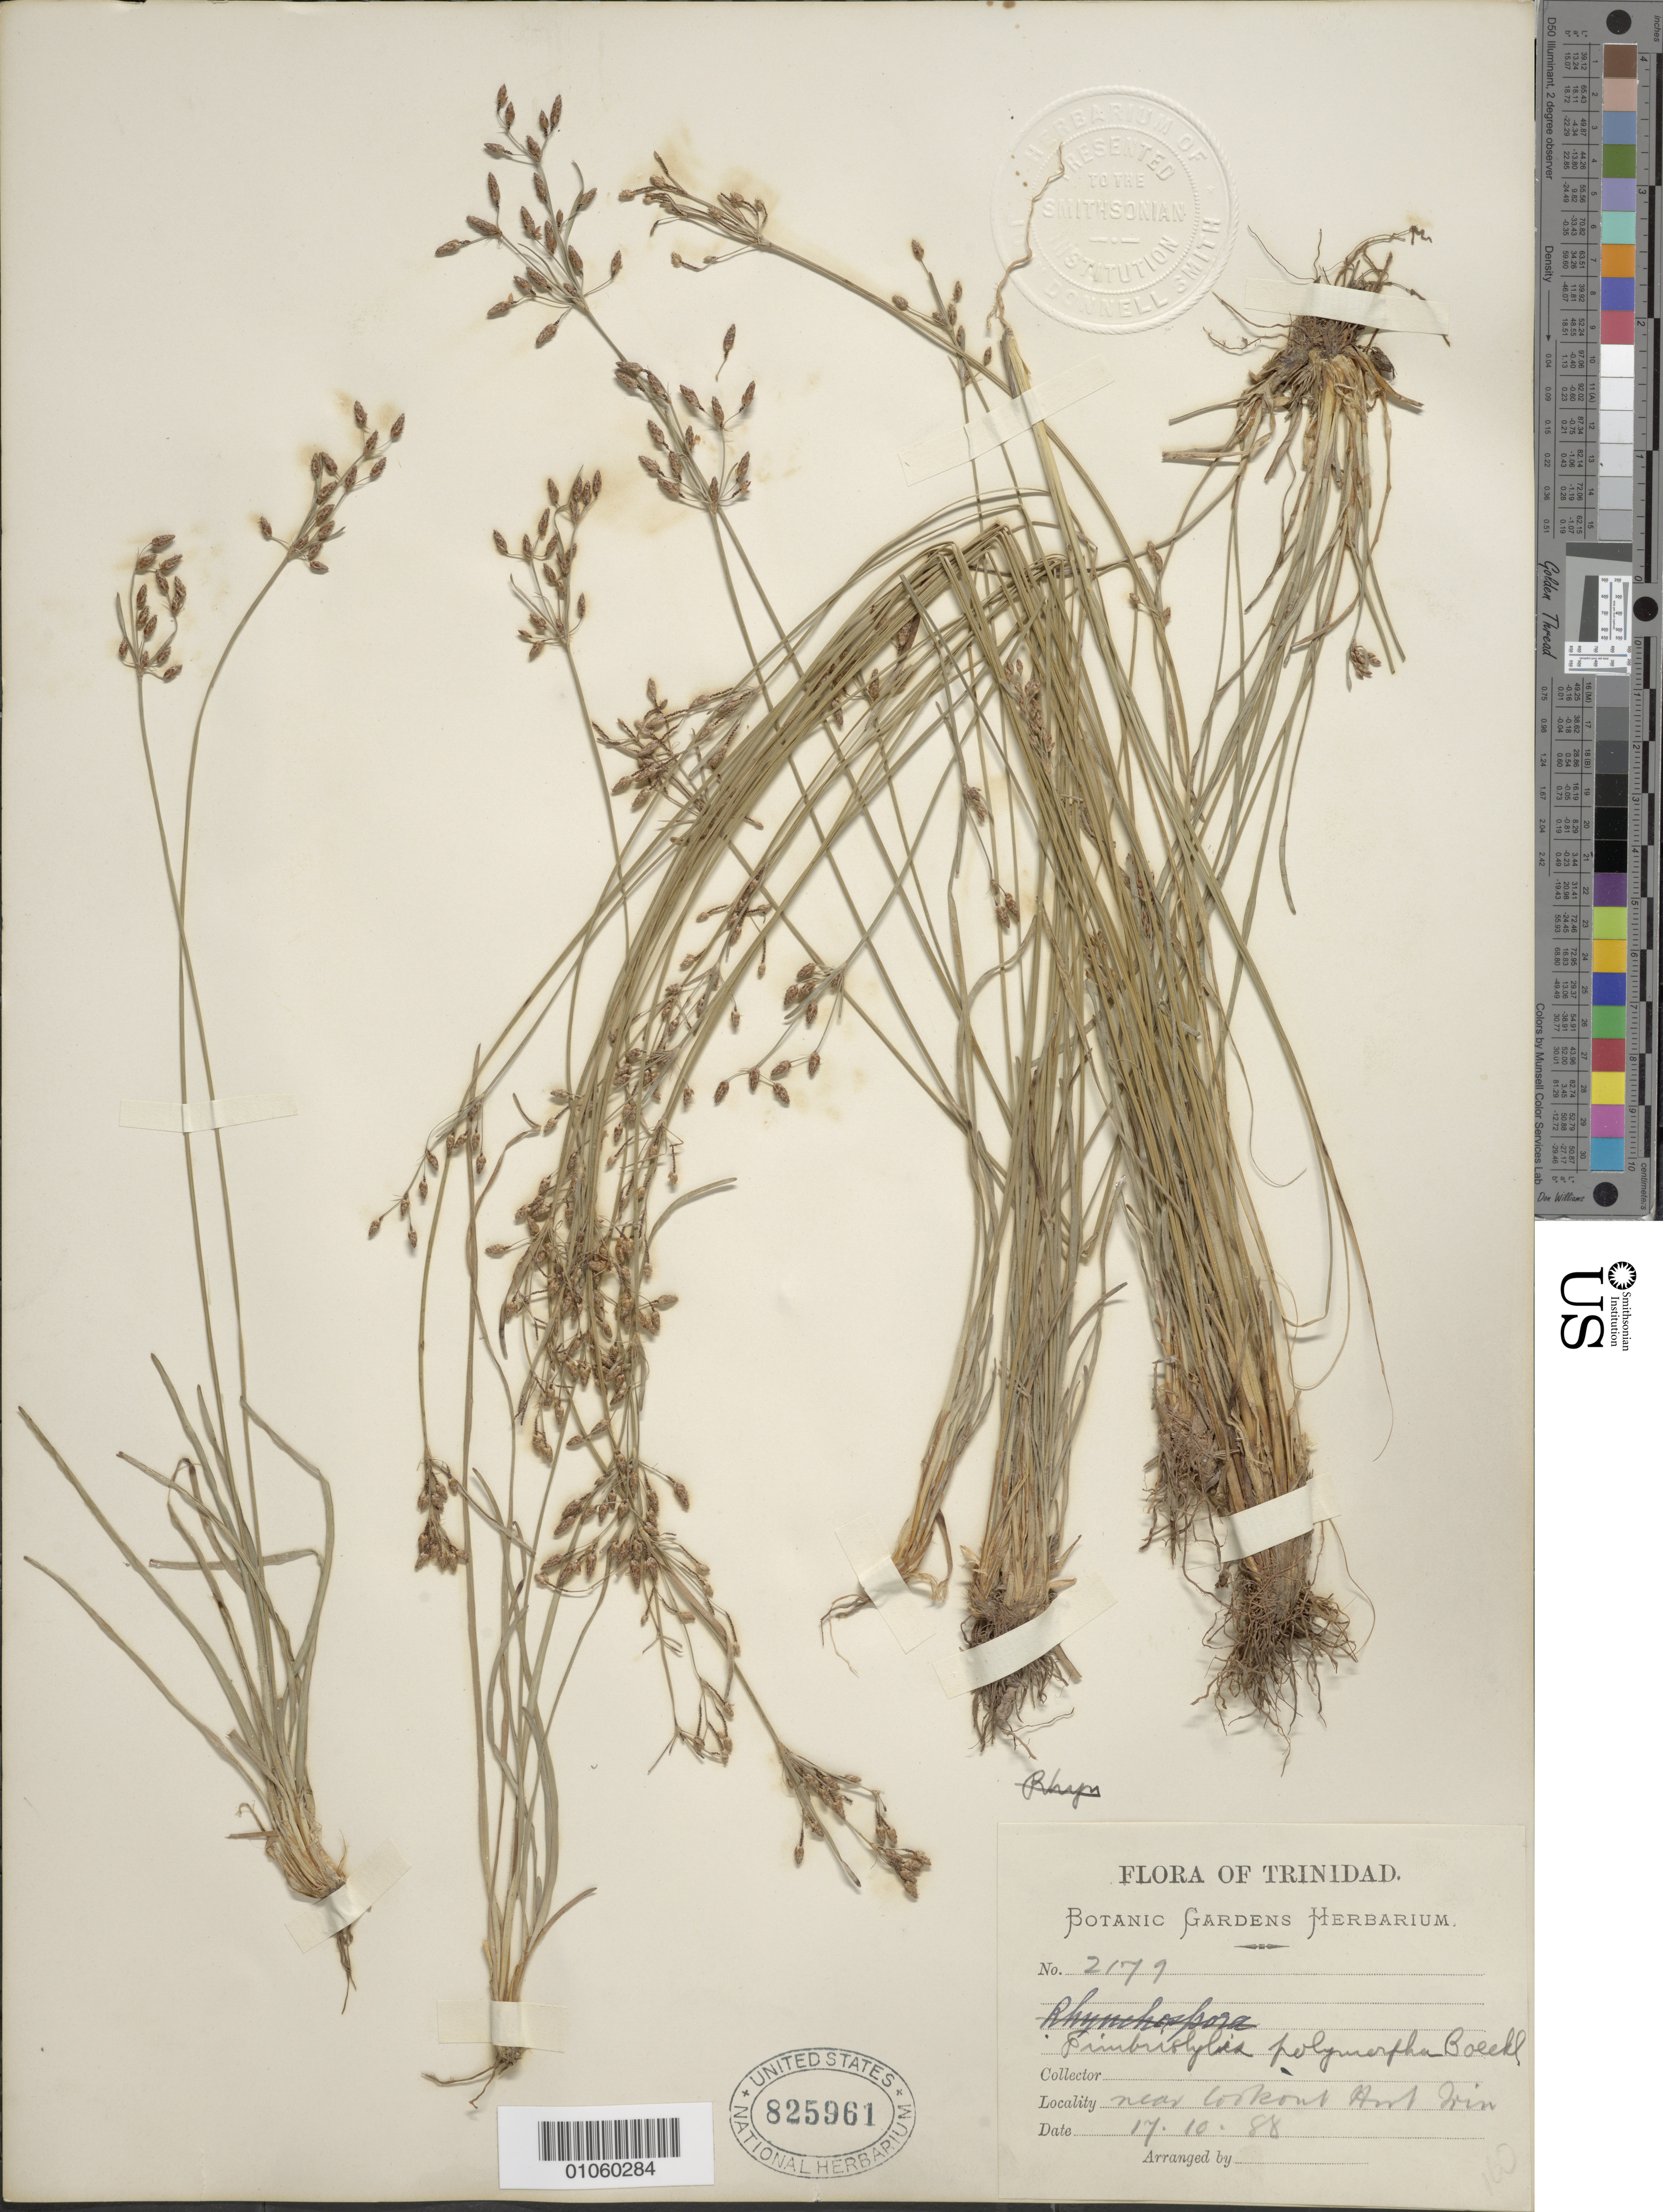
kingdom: Plantae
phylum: Tracheophyta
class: Liliopsida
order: Poales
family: Cyperaceae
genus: Fimbristylis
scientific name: Fimbristylis annua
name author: (All.) Roem. & Schult.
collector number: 2179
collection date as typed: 17 Oct 1888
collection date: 1888-10-17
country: Trinidad and Tobago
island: Trinidad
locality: near lookout at Erin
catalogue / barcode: US 825961